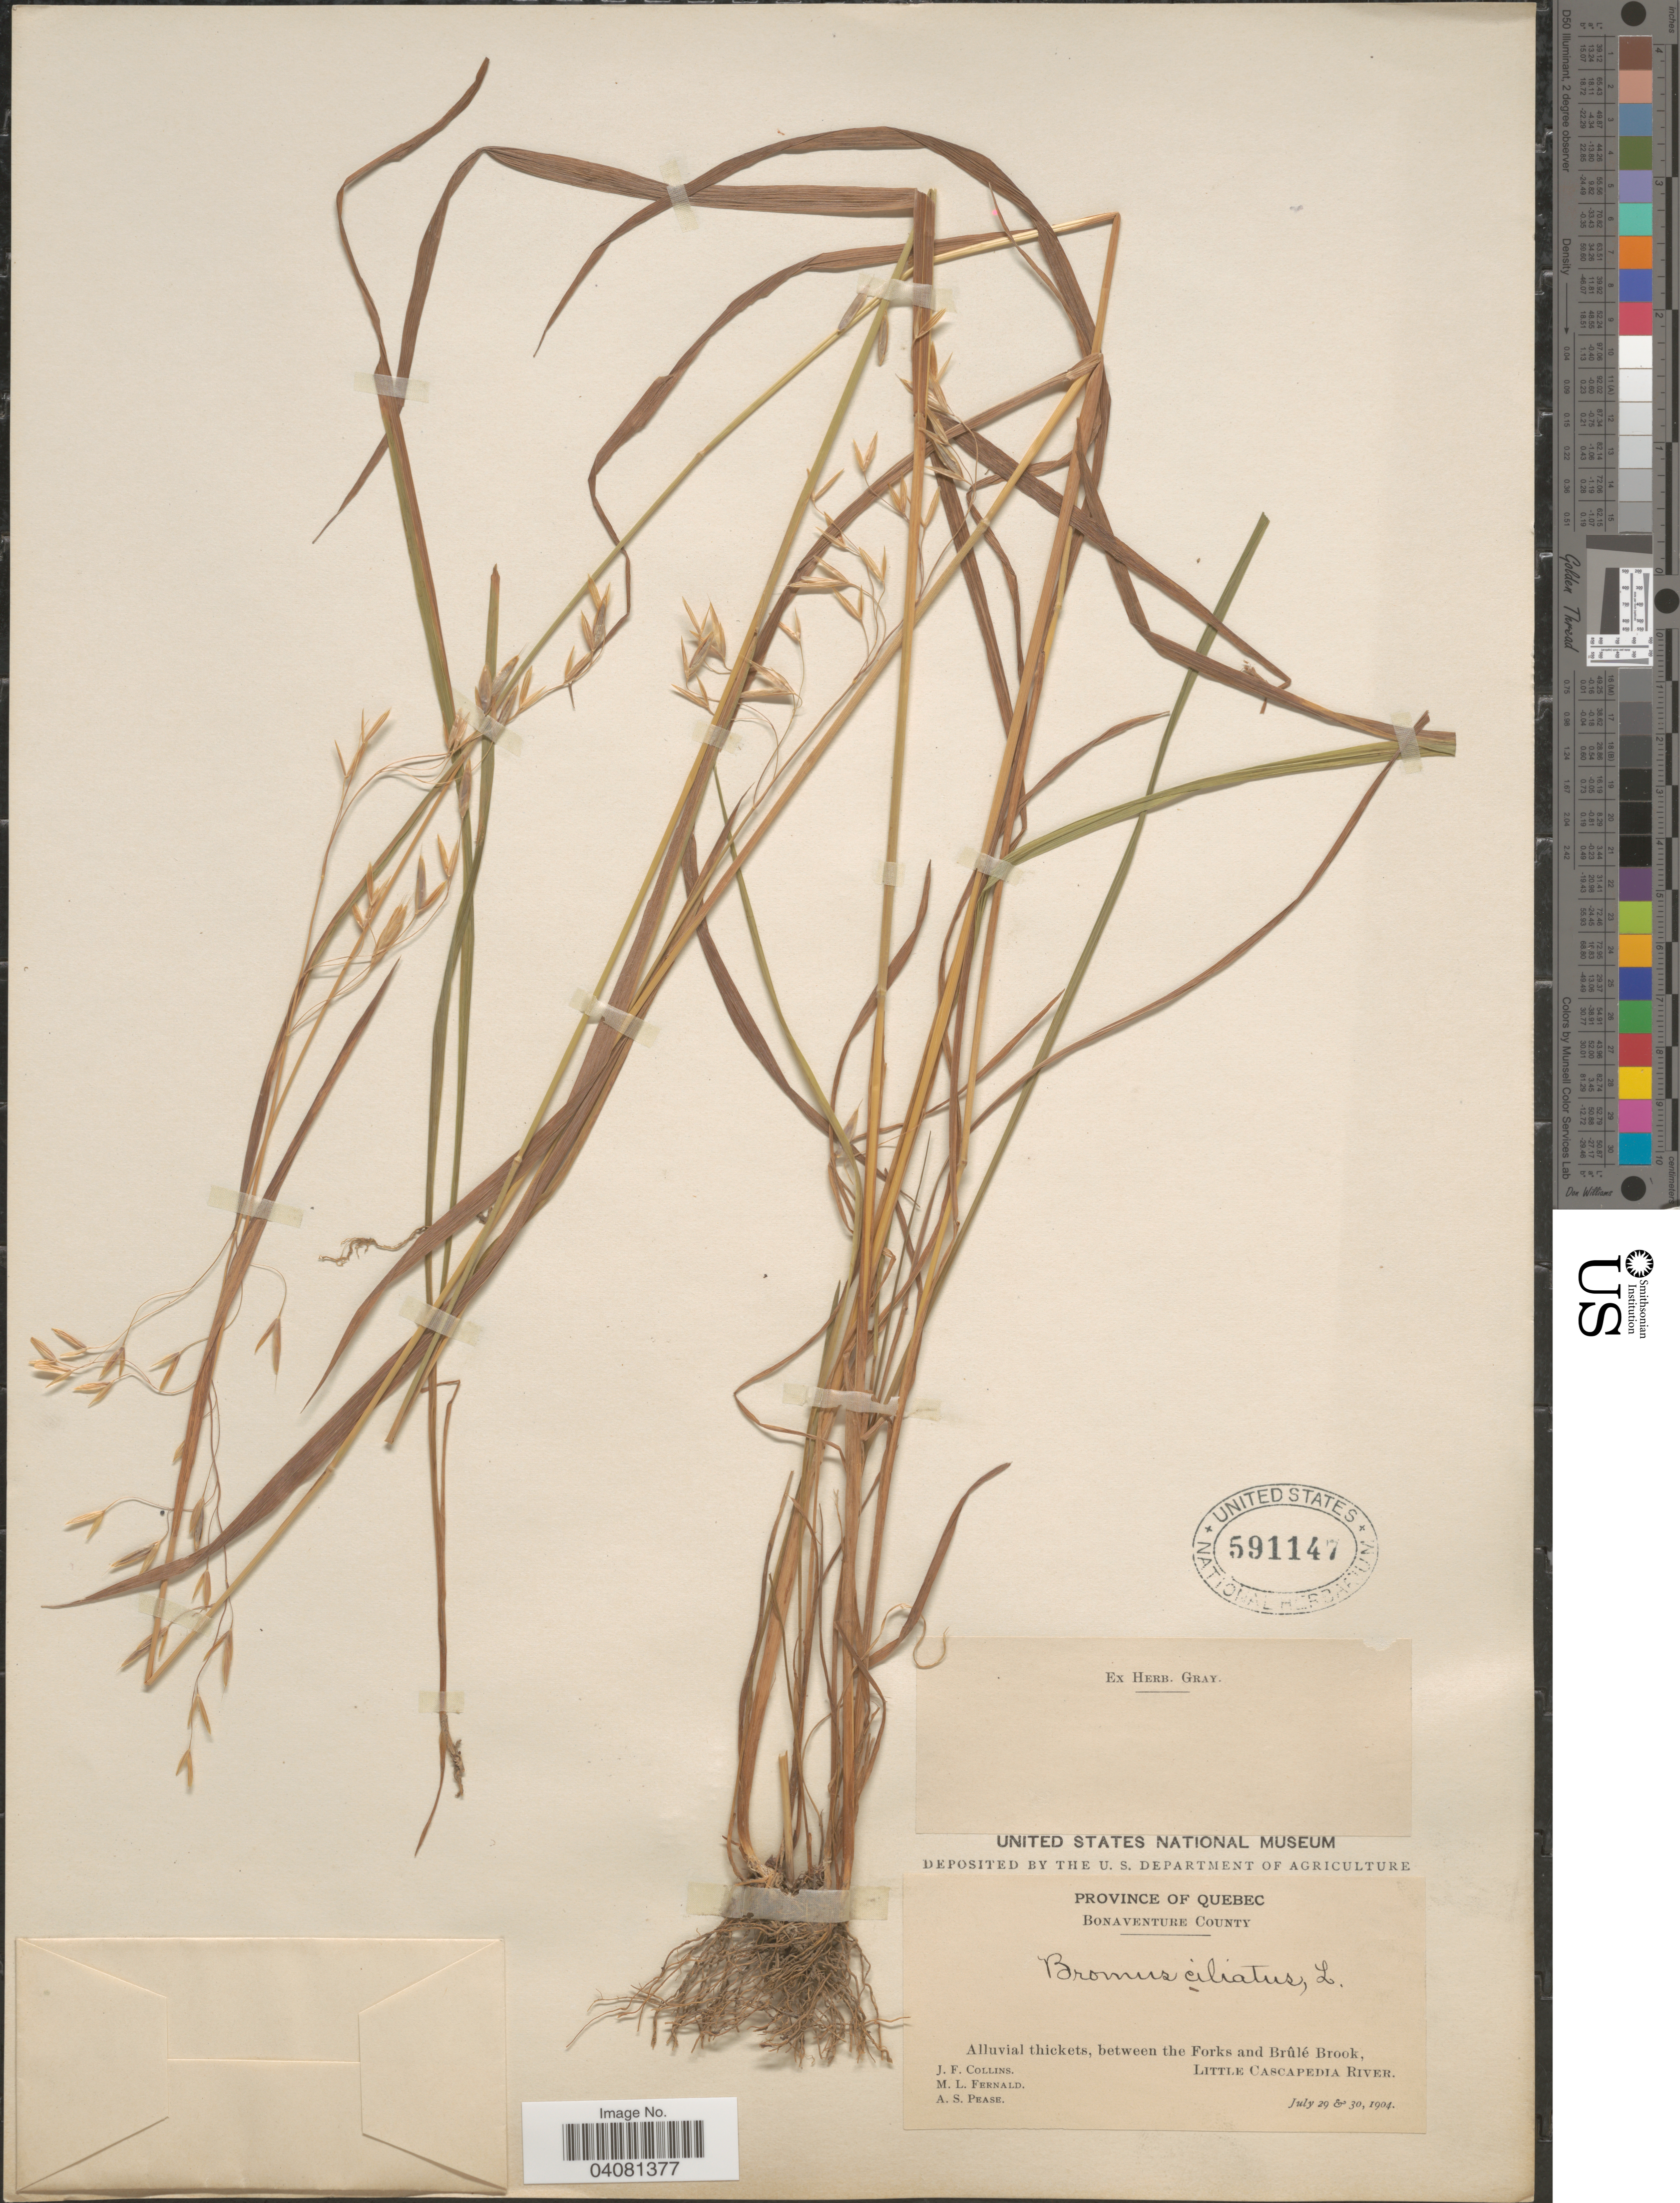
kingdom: Plantae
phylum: Tracheophyta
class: Liliopsida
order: Poales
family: Poaceae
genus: Bromus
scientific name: Bromus ciliatus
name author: L.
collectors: J. Collins, M. L. Fernald & A. S. Pease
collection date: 1904-07-29/1904-07-30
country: Canada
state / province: Quebec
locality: Bonaventure County. Alluvial thickets, between the Forks and Brûlé Brook, Little Cascapedia River.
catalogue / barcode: US 591147